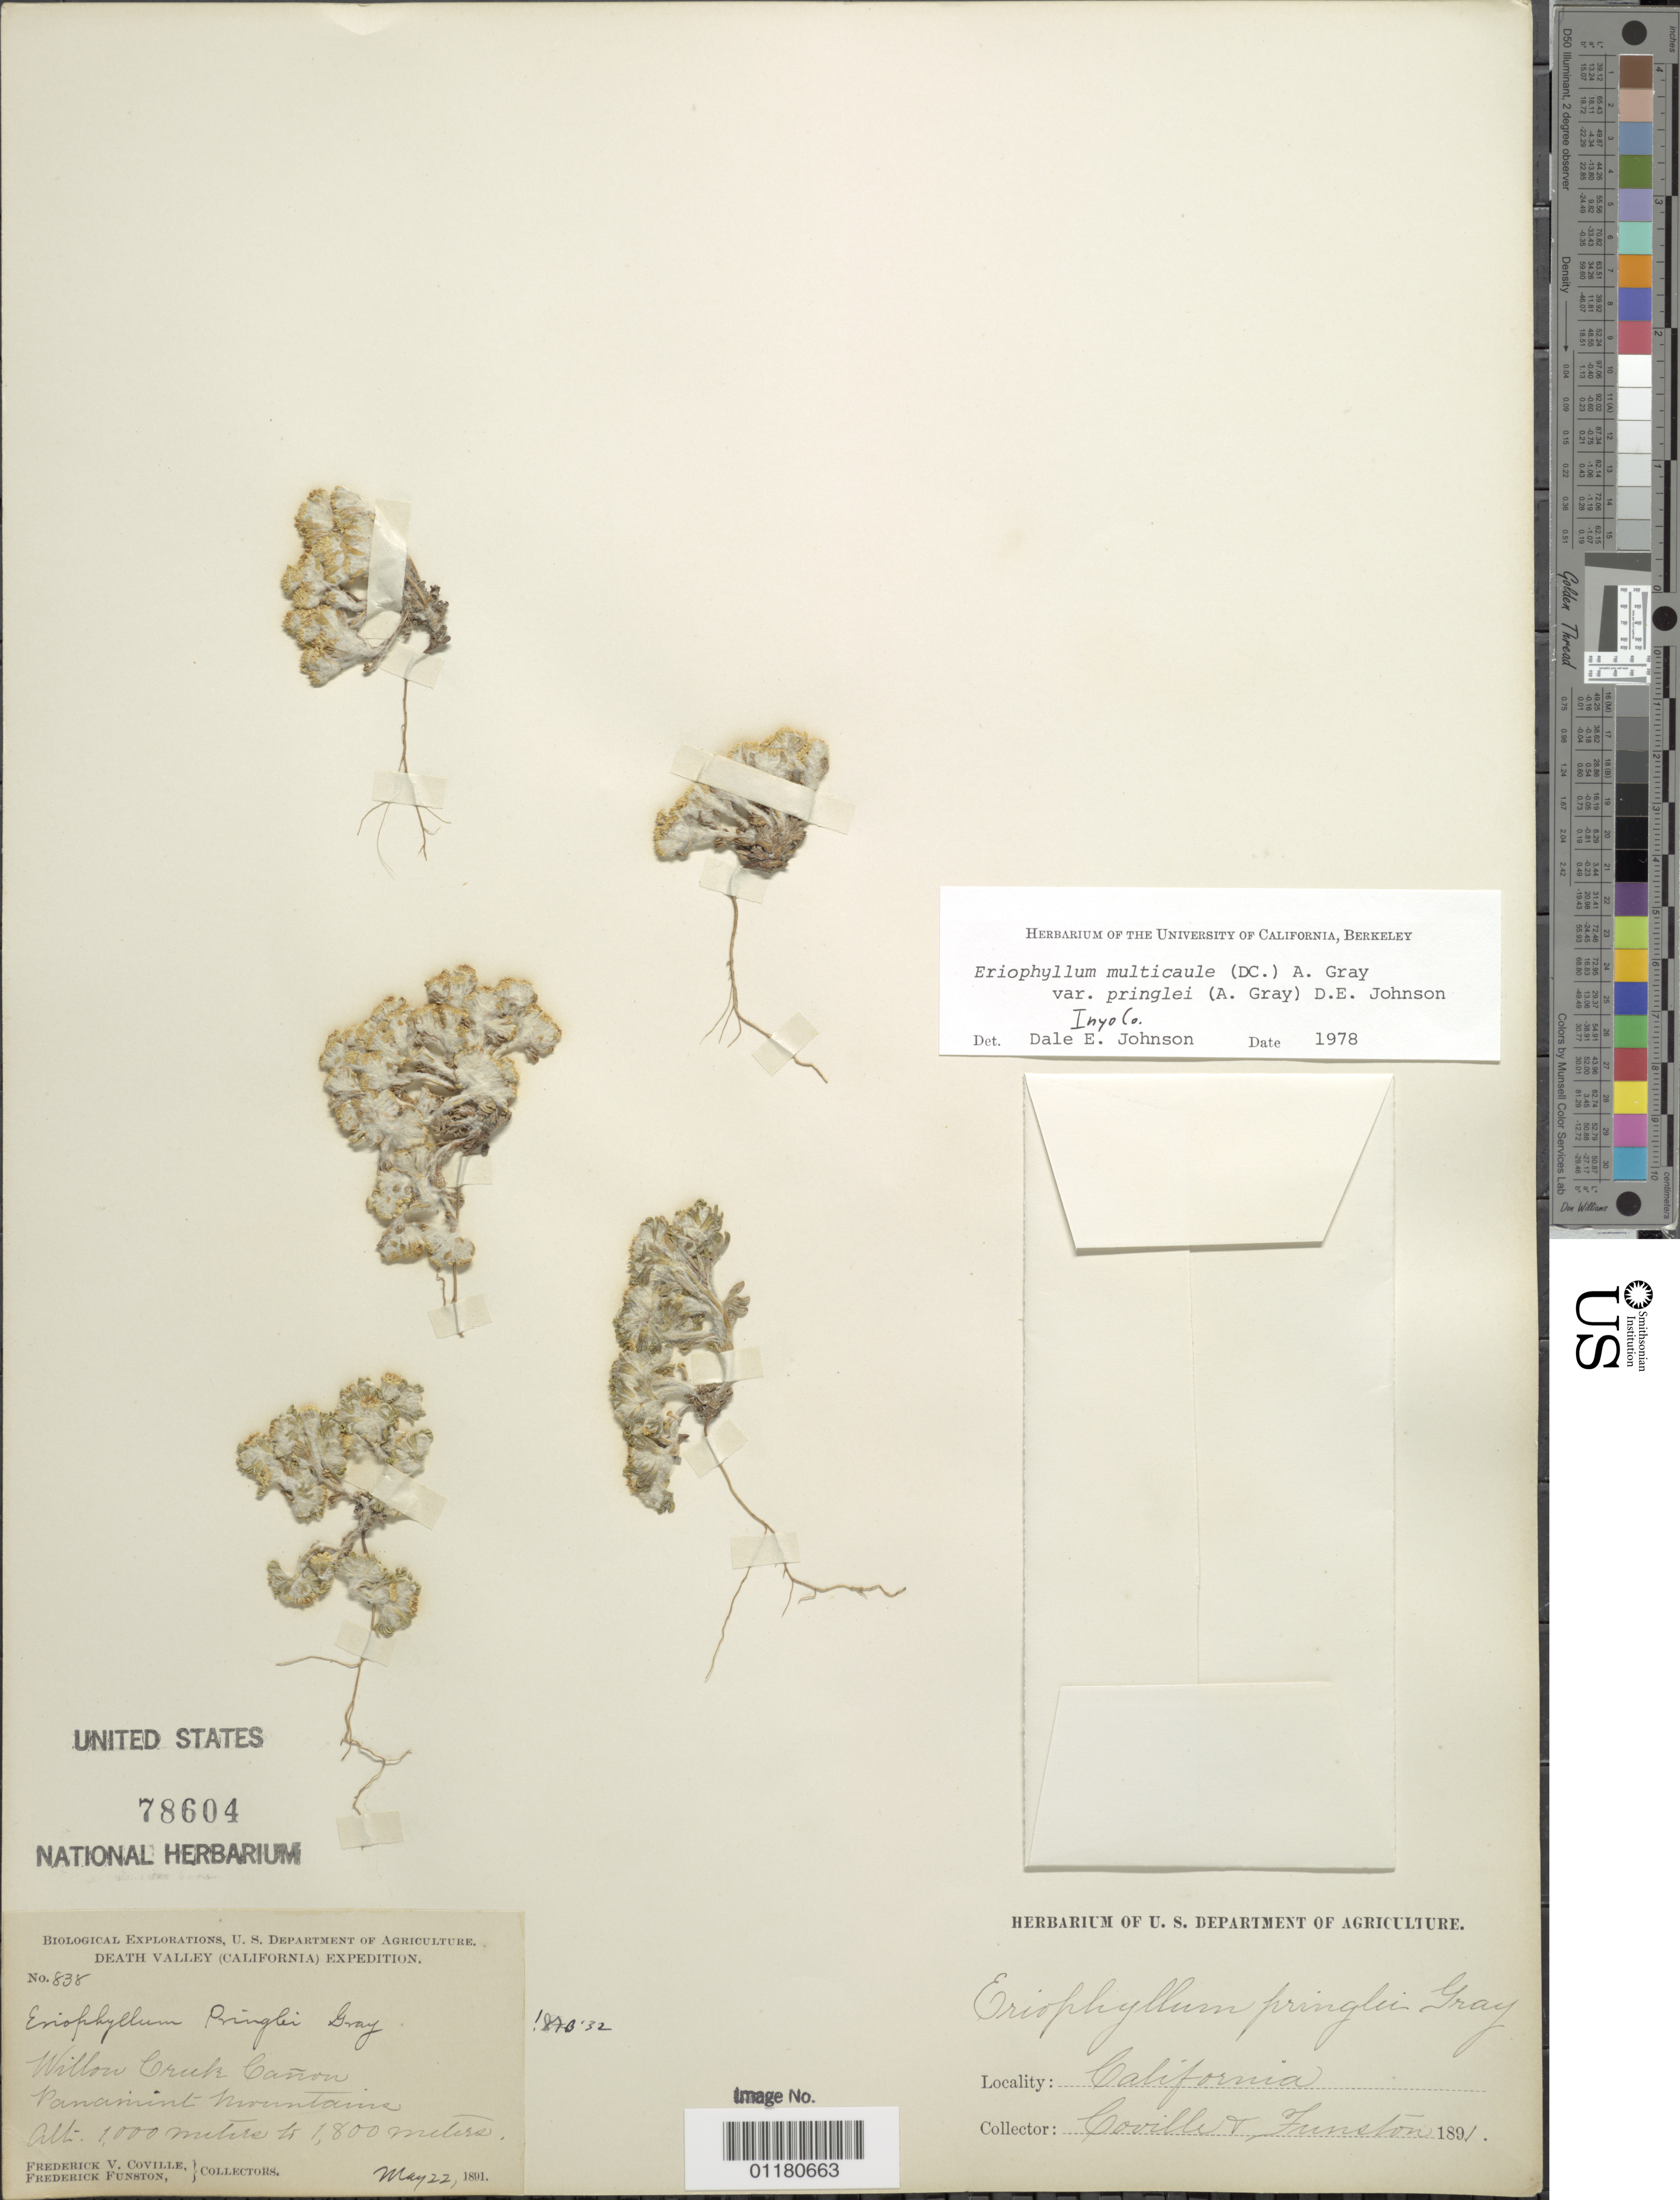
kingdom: Plantae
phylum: Tracheophyta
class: Magnoliopsida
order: Asterales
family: Asteraceae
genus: Eriophyllum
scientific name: Eriophyllum multicaule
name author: (DC.) A. Gray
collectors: F. V. Coville & F. Funston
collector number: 838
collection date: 1891-05-22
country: United States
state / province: California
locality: Willow Creek Canyon, Panamint Mountains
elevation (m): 1000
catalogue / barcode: US 78604